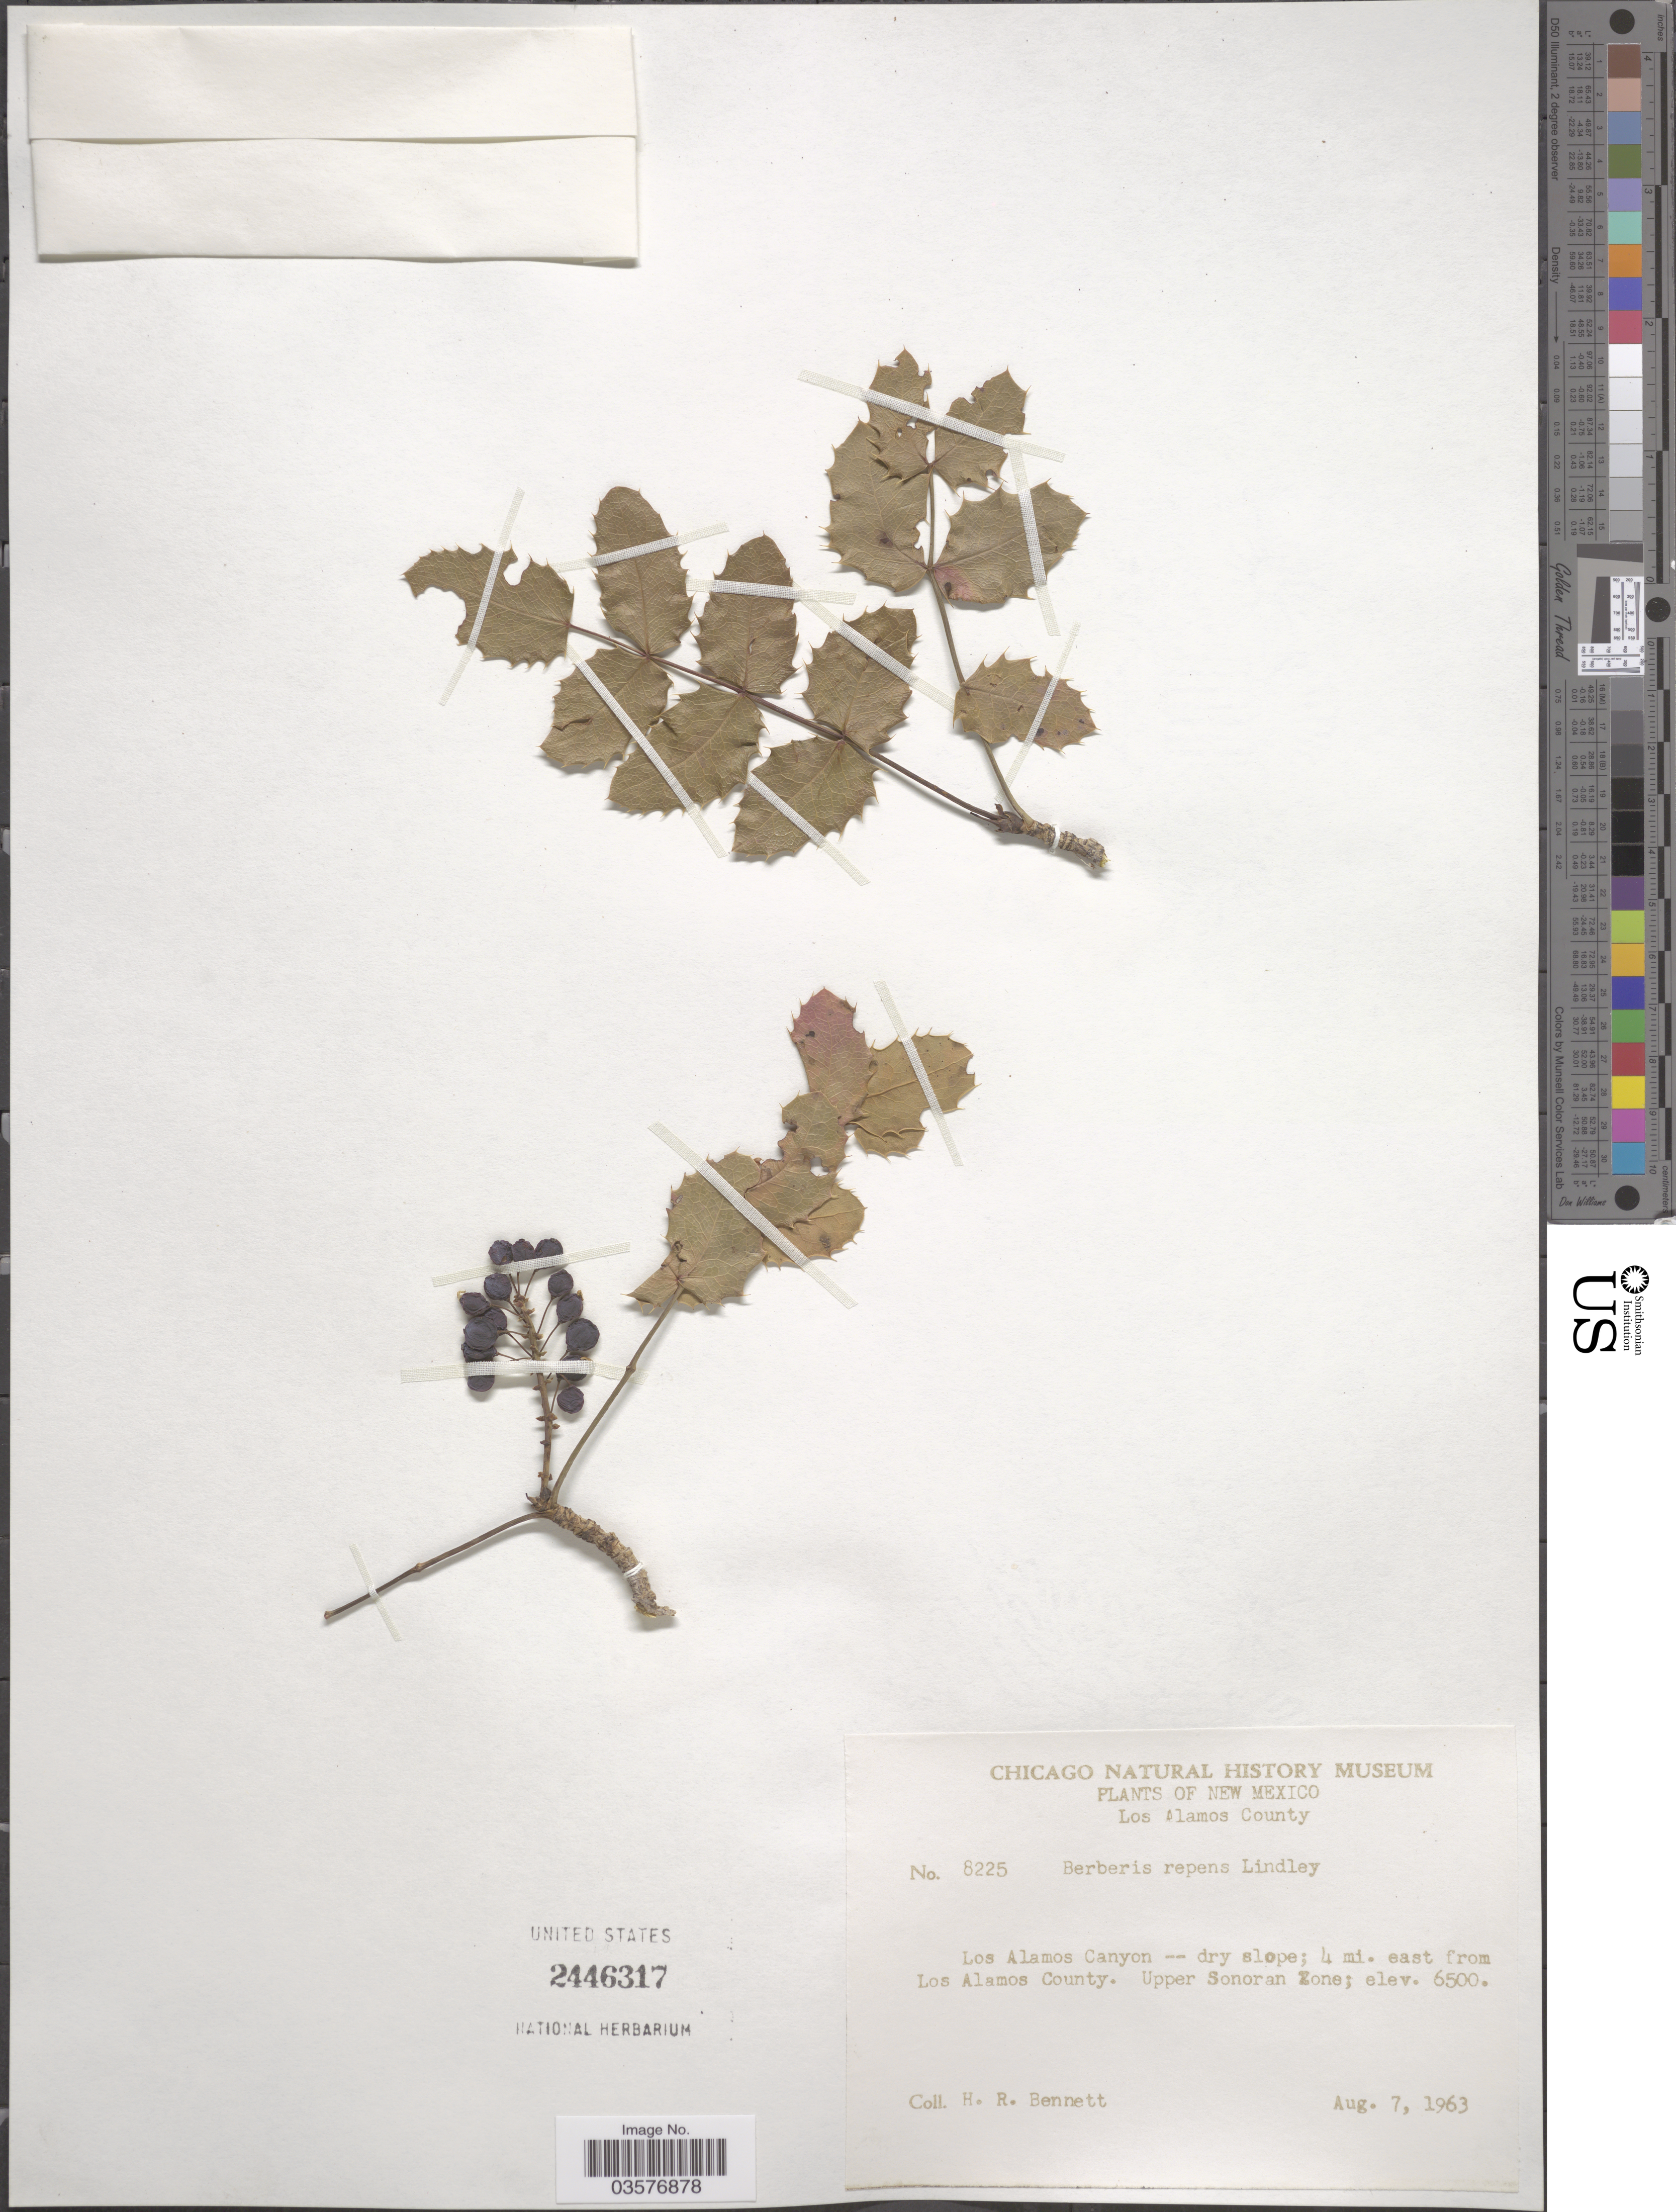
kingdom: Plantae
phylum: Tracheophyta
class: Magnoliopsida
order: Ranunculales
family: Berberidaceae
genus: Mahonia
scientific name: Mahonia repens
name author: (Lindl.) G. Don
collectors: H. R. Bennett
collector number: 8225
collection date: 1963-08-07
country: United States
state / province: New Mexico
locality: Los Alamos County. Los Alamos Canyon; 4 mi. east from Los Alamos County. Upper Sonoran Zone.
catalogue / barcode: US 2446317